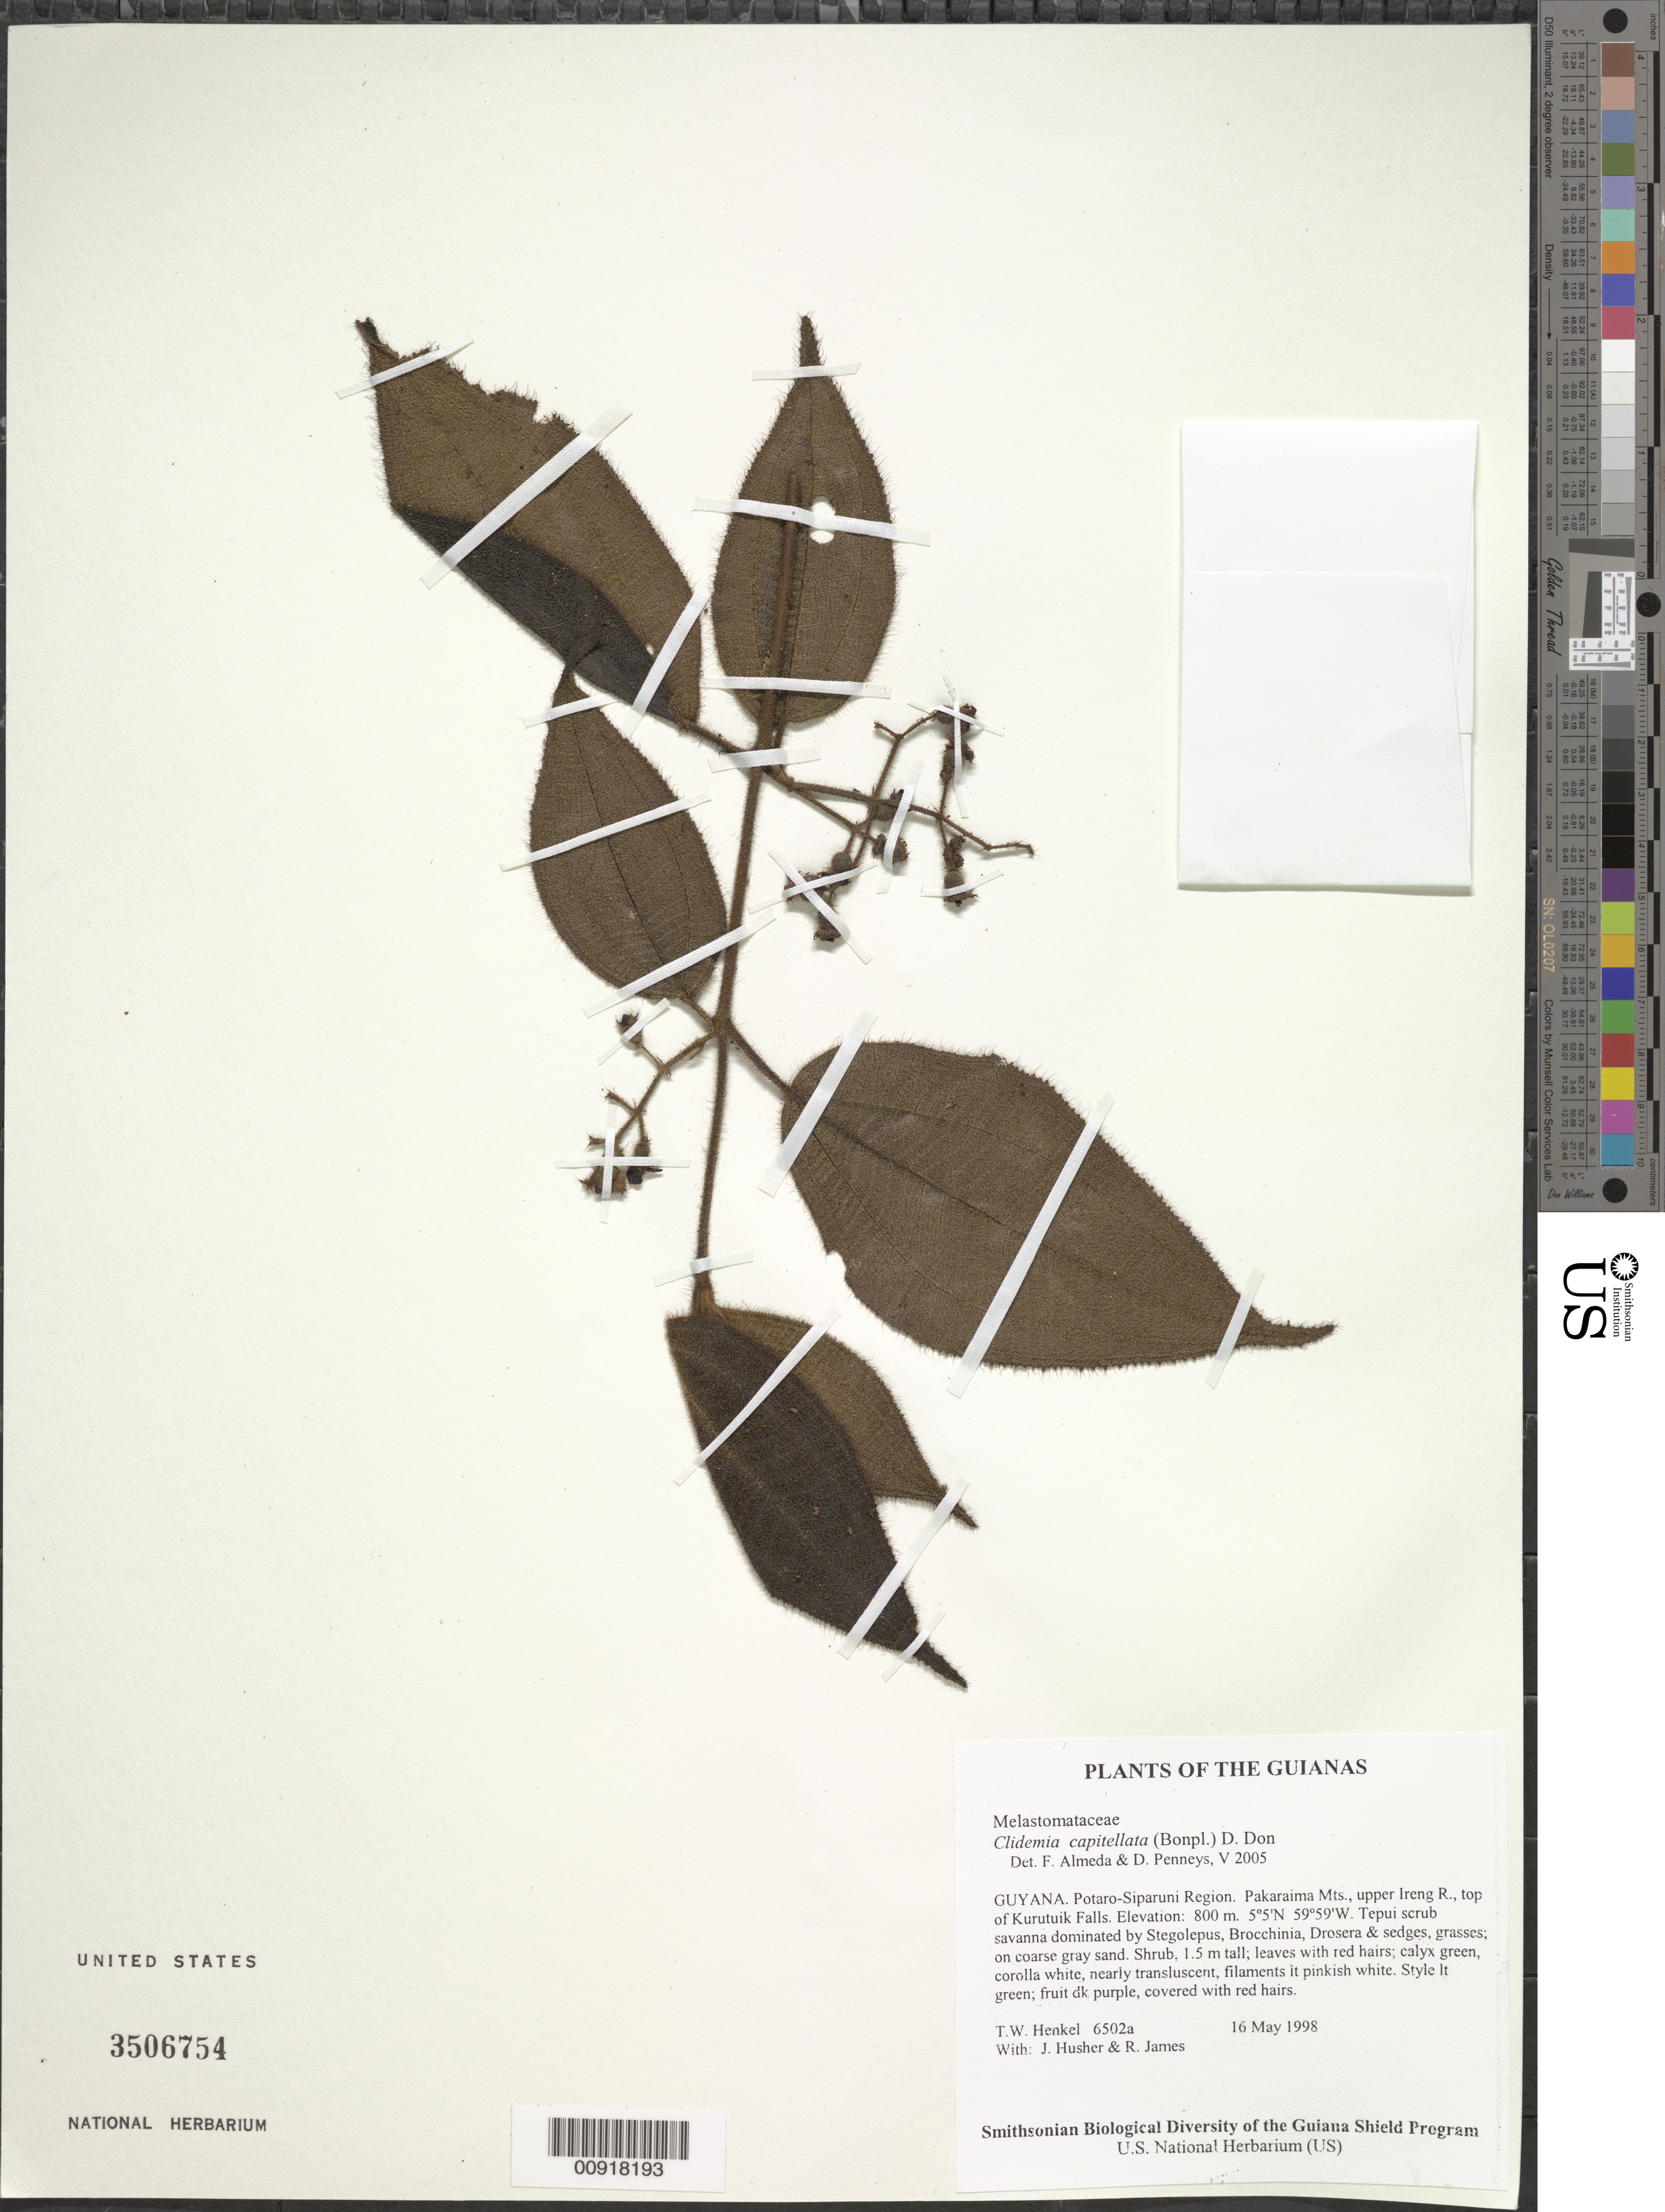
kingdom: Plantae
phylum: Tracheophyta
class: Magnoliopsida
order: Myrtales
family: Melastomataceae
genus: Clidemia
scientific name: Clidemia capitellata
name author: (Bonpl.) D. Don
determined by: Almeda, F.; Penneys, D. S.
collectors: T. Henkel, J. Husher & R. James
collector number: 6502 a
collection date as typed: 16 May 1998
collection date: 1998-05-16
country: Guyana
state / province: Potaro-Siparuni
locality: Pakaraima Mts., upper Ireng R., top of Kurutuik Falls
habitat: Tepui scrub savanna dominated by Stegolepus, Brocchinia, Drosera & sedges, grasses; on coarse gray sand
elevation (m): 800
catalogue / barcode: US 3506754